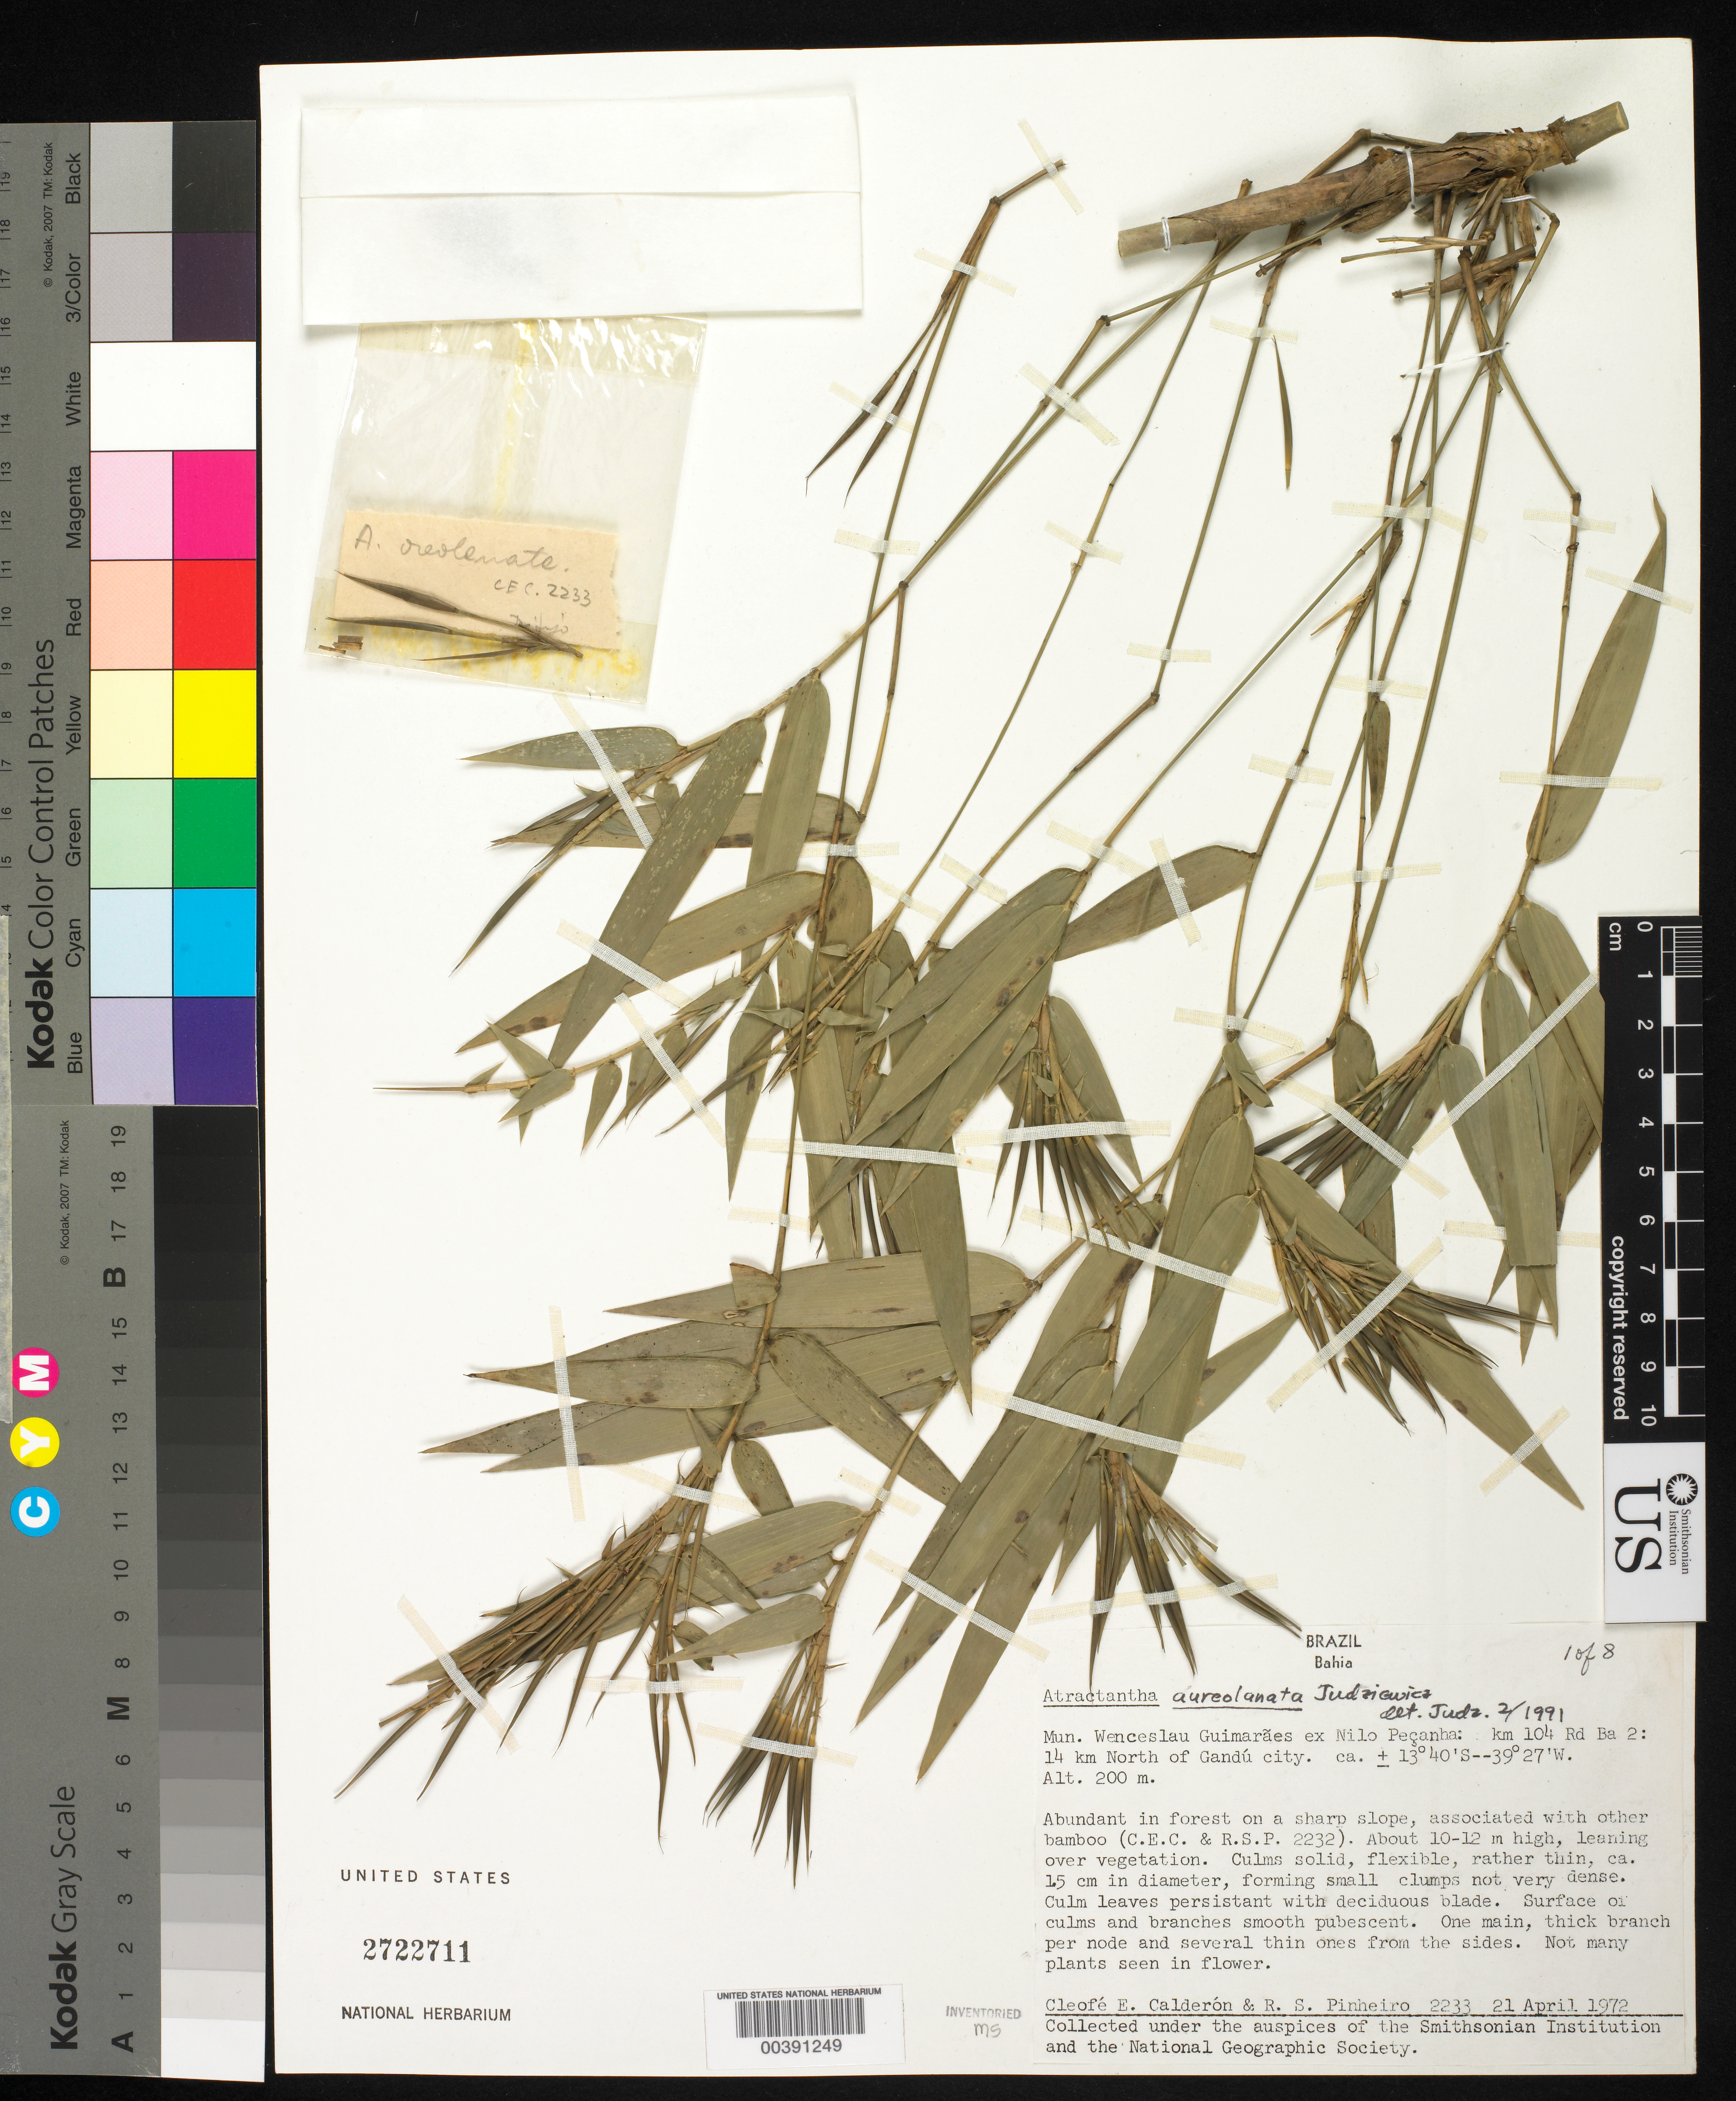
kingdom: Plantae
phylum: Tracheophyta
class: Liliopsida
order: Poales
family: Poaceae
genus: Atractantha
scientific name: Atractantha aureolanata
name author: Judz.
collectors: C. E. Calderón & R. S. Pinheiro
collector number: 2233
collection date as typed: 21 Apr 1972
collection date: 1972-04-21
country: Brazil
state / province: Bahia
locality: Wenceslau guimaraes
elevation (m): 200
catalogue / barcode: US 2722711